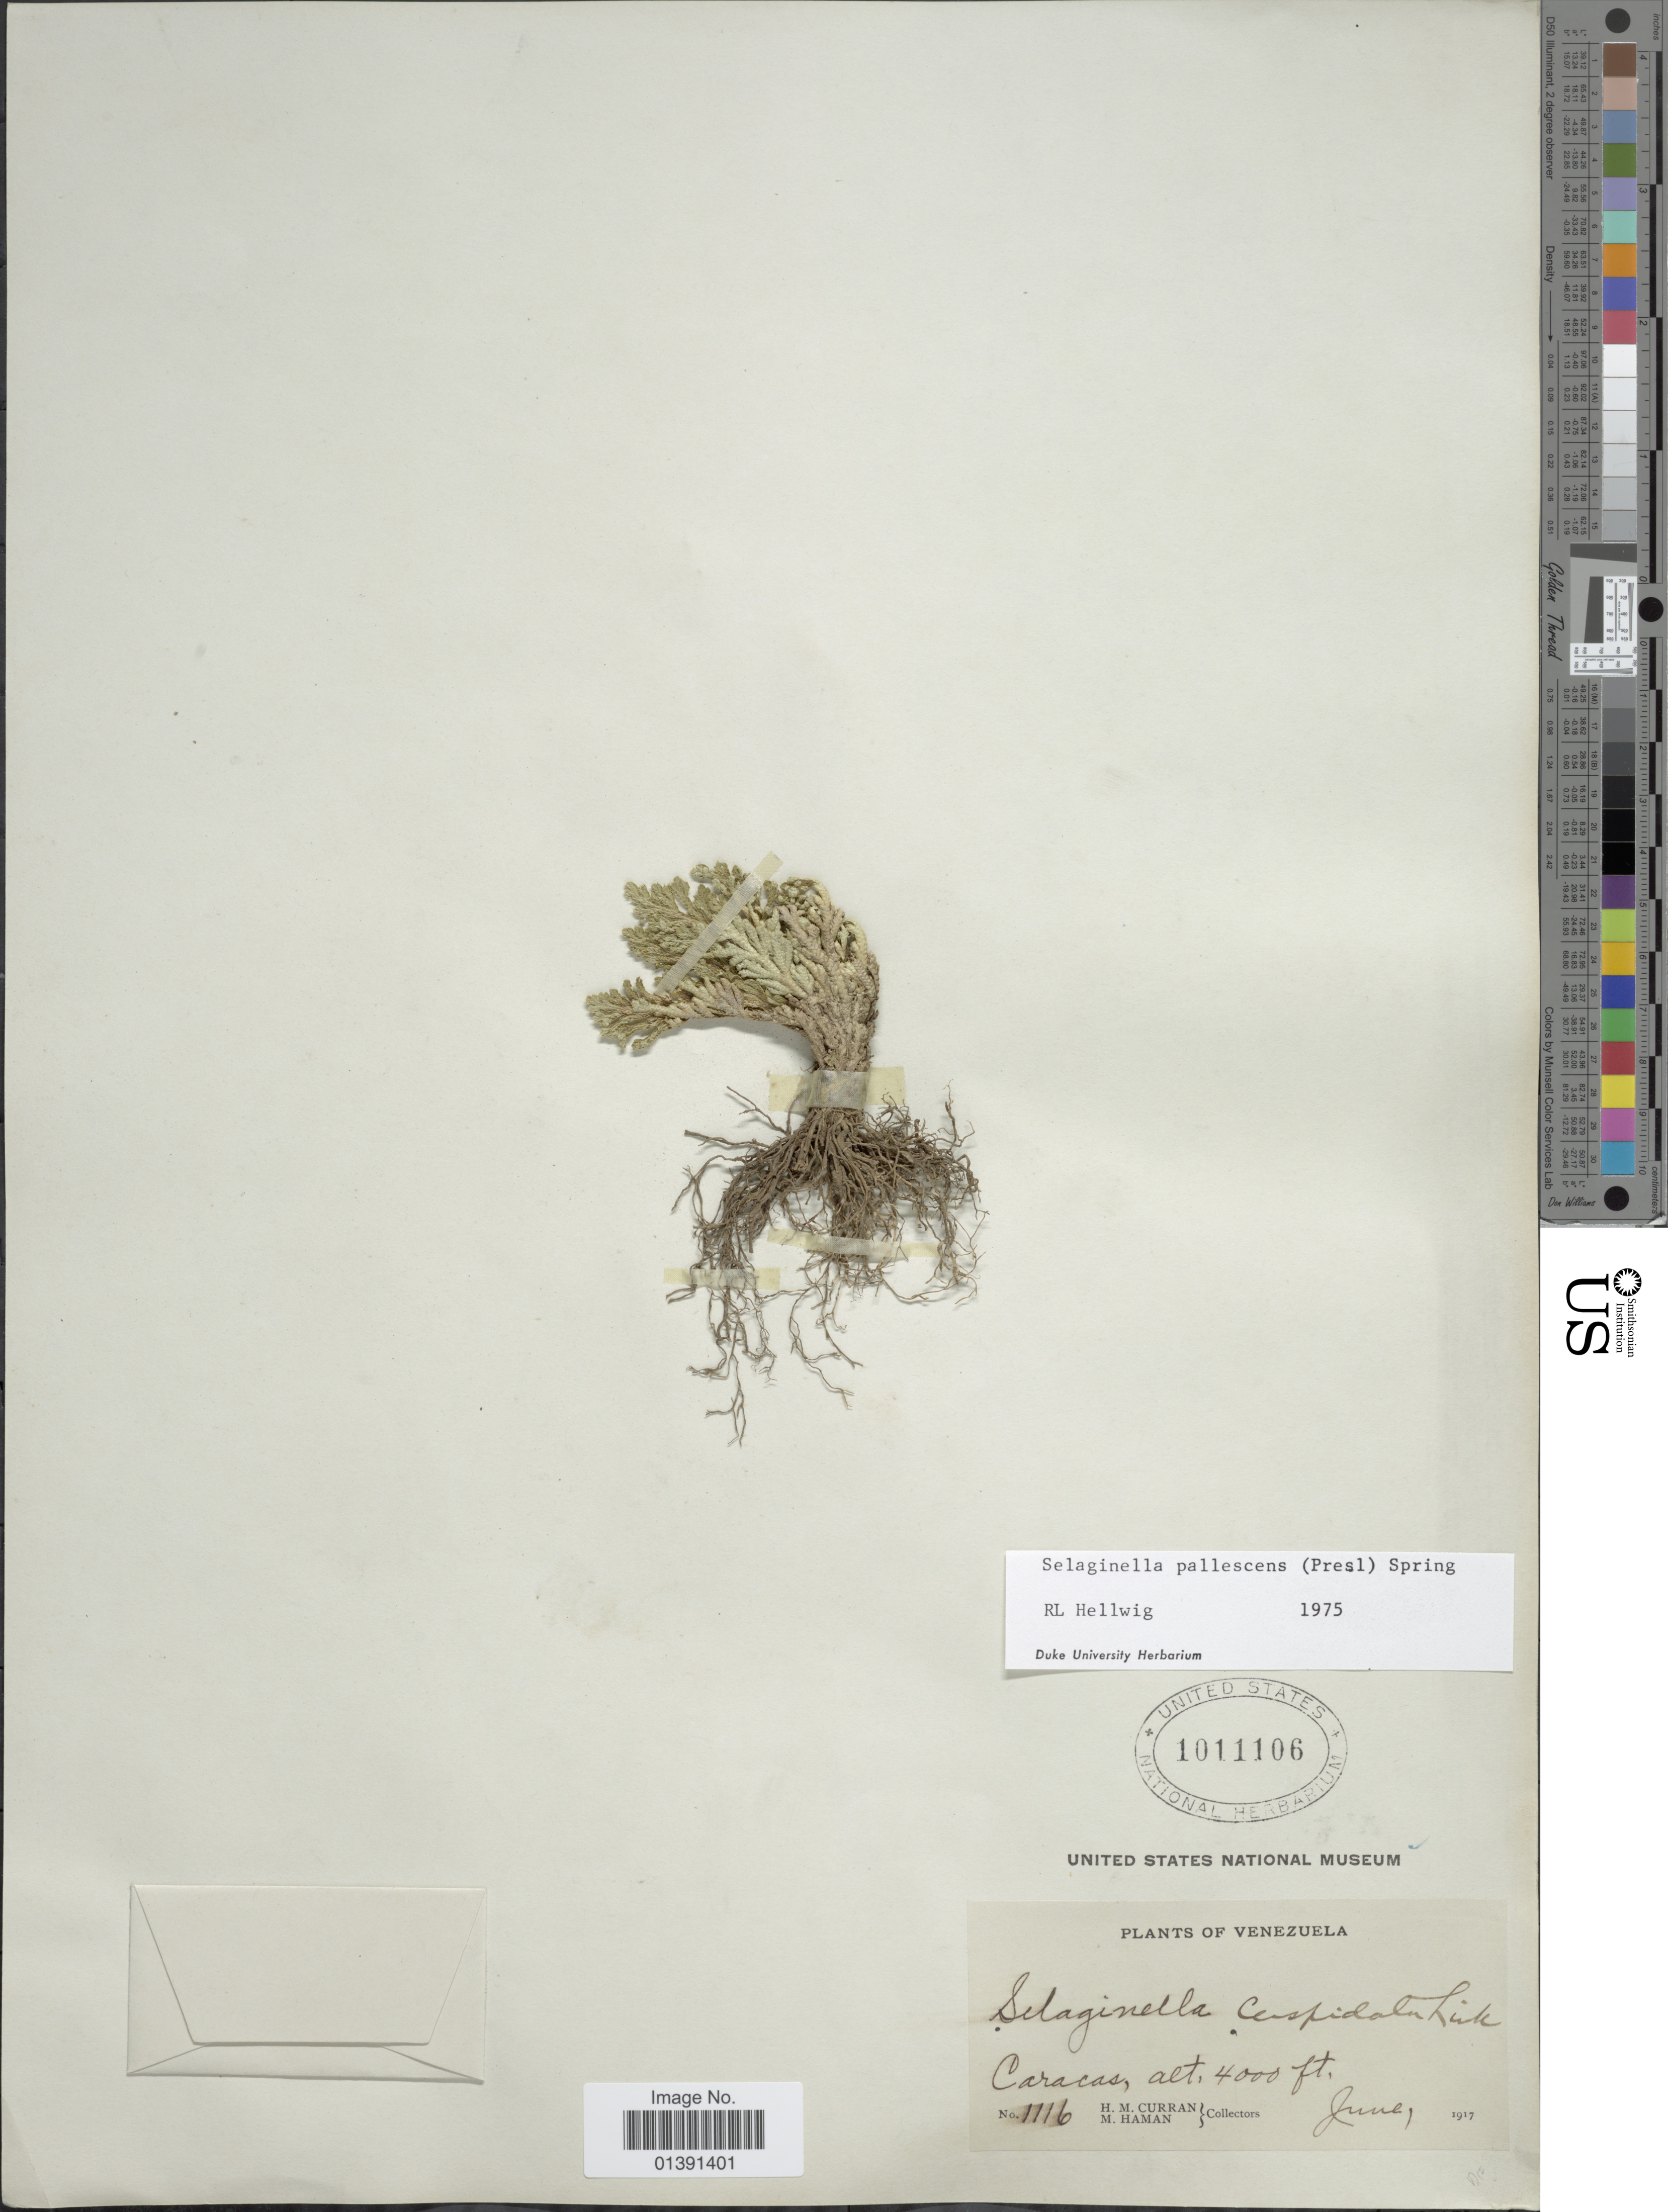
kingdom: Plantae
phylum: Tracheophyta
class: Lycopodiopsida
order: Selaginellales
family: Selaginellaceae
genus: Selaginella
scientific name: Selaginella pallescens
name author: (C. Presl) Spring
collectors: H. M. Curran & M. Haman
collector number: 1116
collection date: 1917-06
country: Venezuela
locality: Caracas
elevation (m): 1219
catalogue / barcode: US 1011106